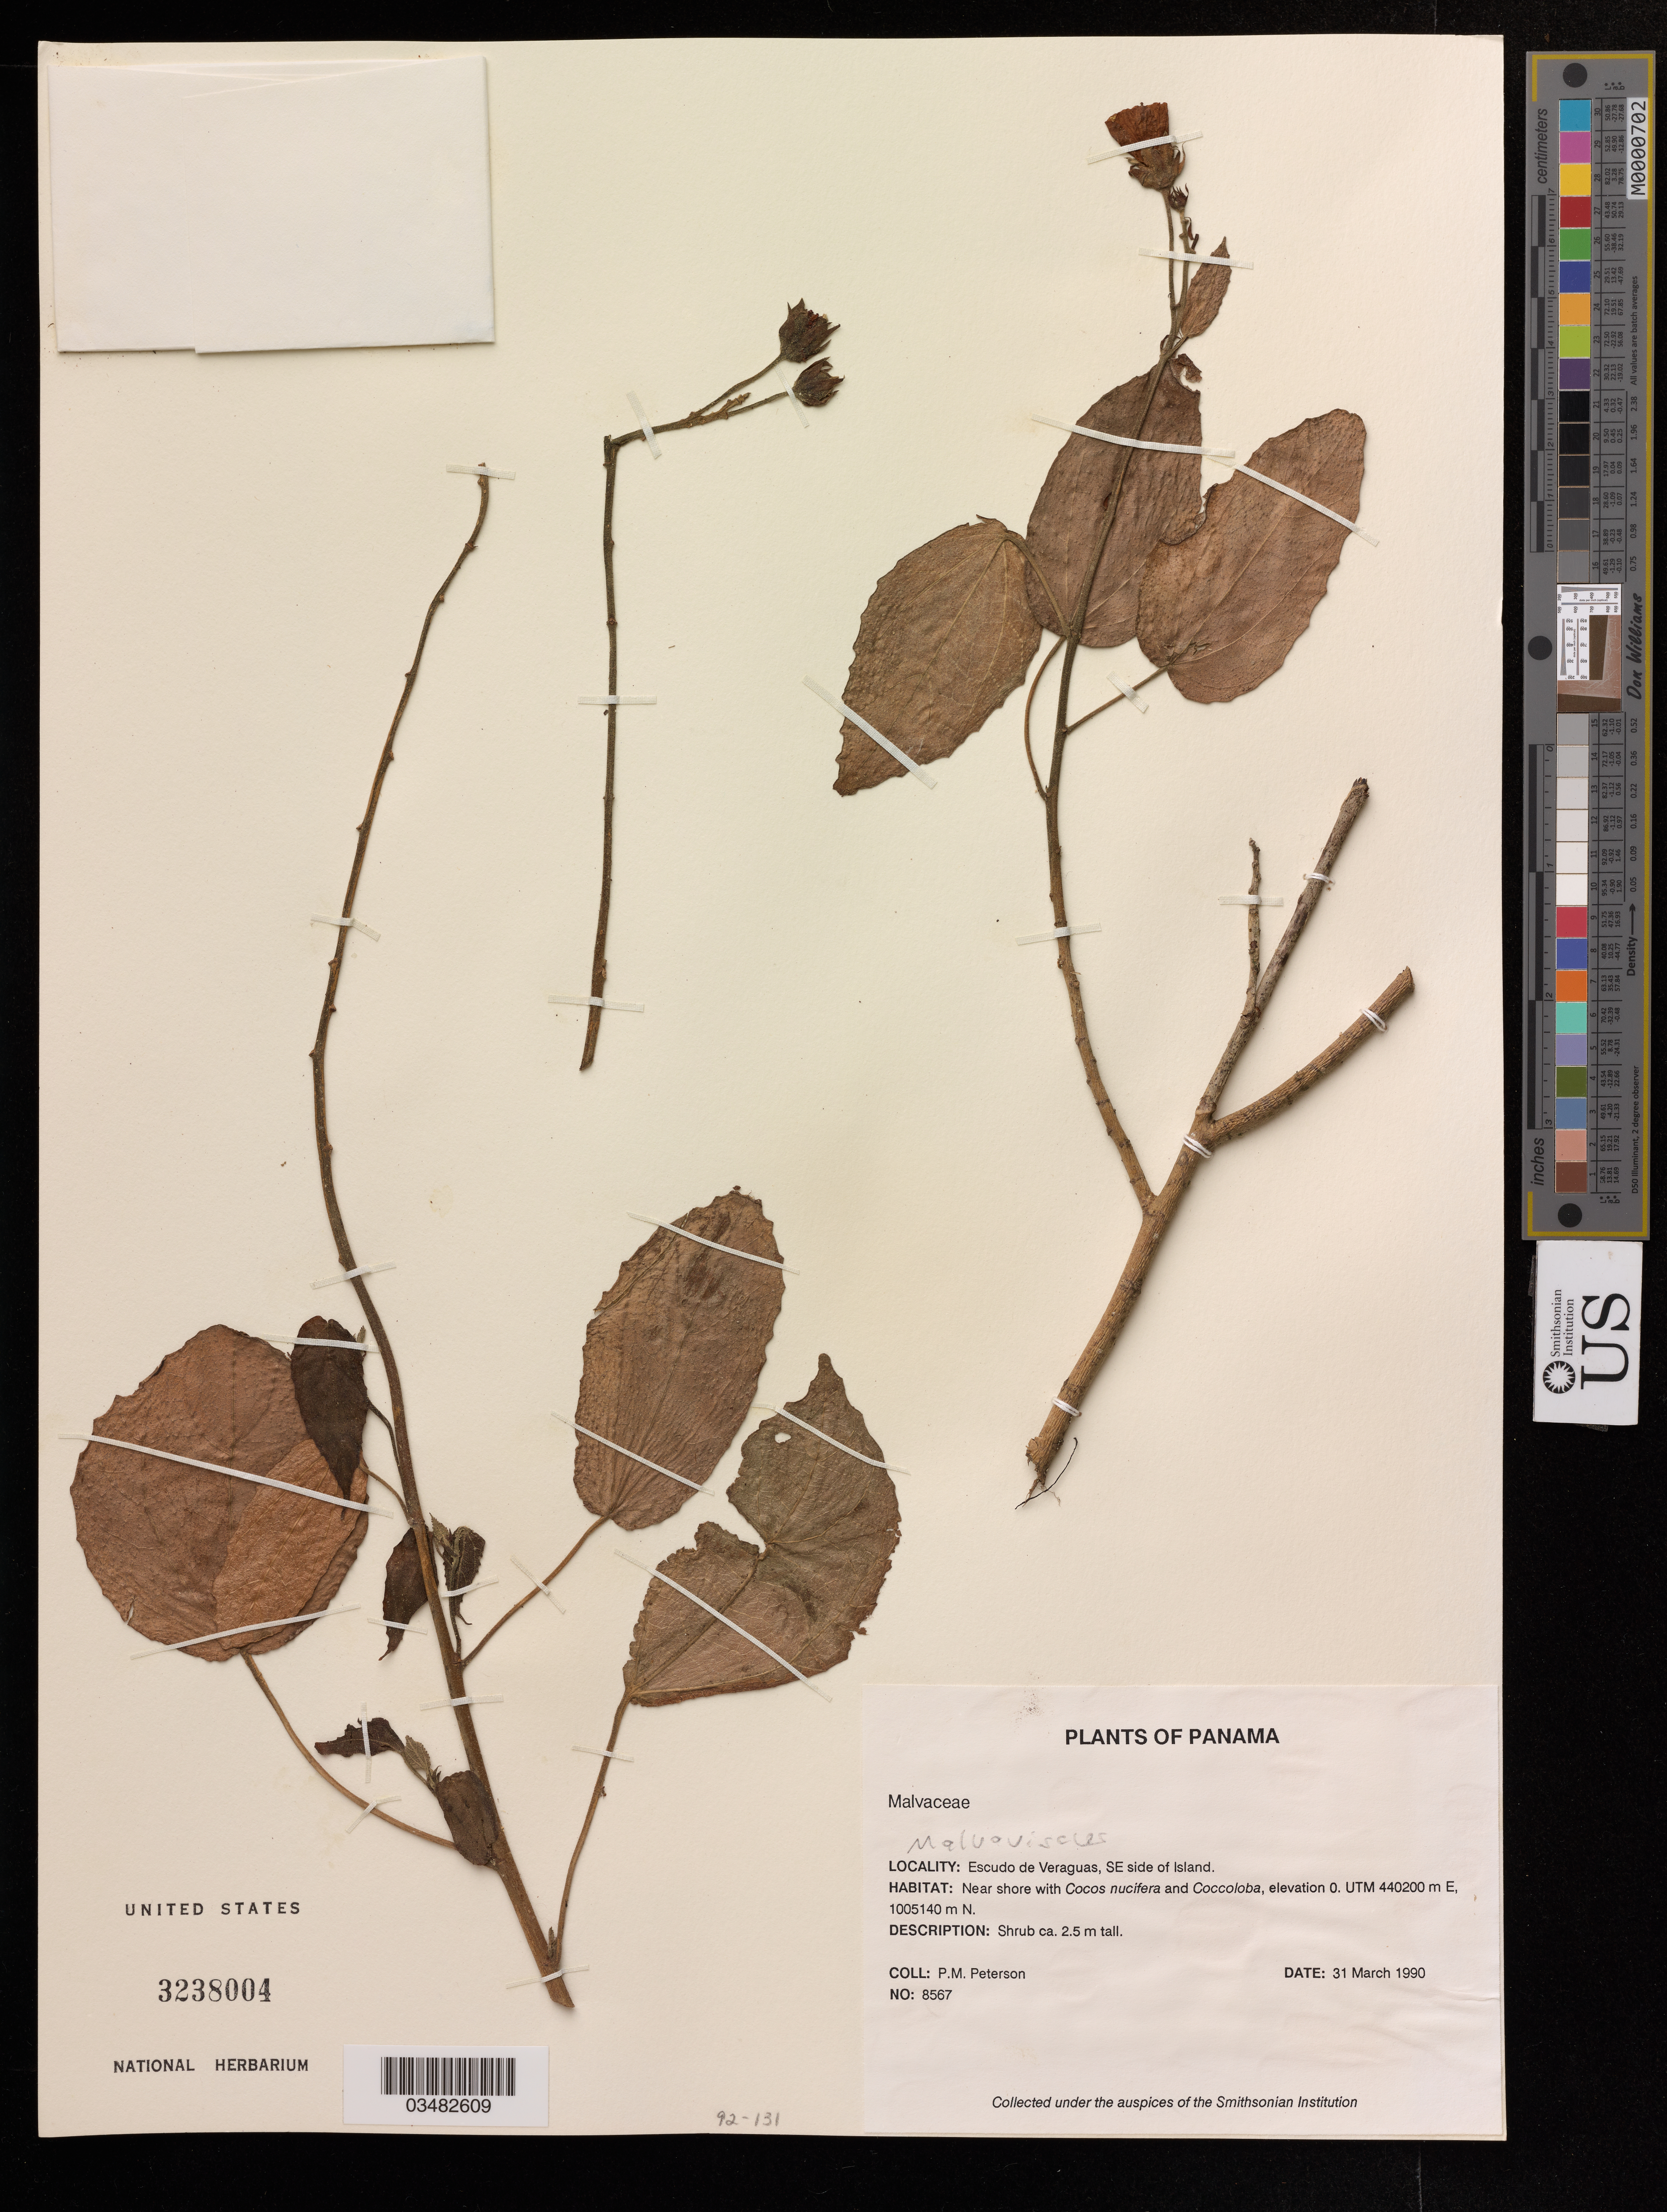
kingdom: Plantae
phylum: Tracheophyta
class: Magnoliopsida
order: Malvales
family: Malvaceae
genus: Pavonia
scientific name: Pavonia paludicola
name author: Nicolson ex Fryxell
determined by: Dorr, Laurence J., Curator (BOT), Smithsonian Institution - National Museum of Natural History (UNITED STATES)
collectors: P. M. Peterson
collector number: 8567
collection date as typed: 31 Mar 1990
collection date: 1990-03-31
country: Panama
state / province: Bocas Del Toro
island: Escudo de Veraguas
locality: Escudo de Veraguas, SE side of Island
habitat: near shore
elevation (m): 0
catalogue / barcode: US 3238004